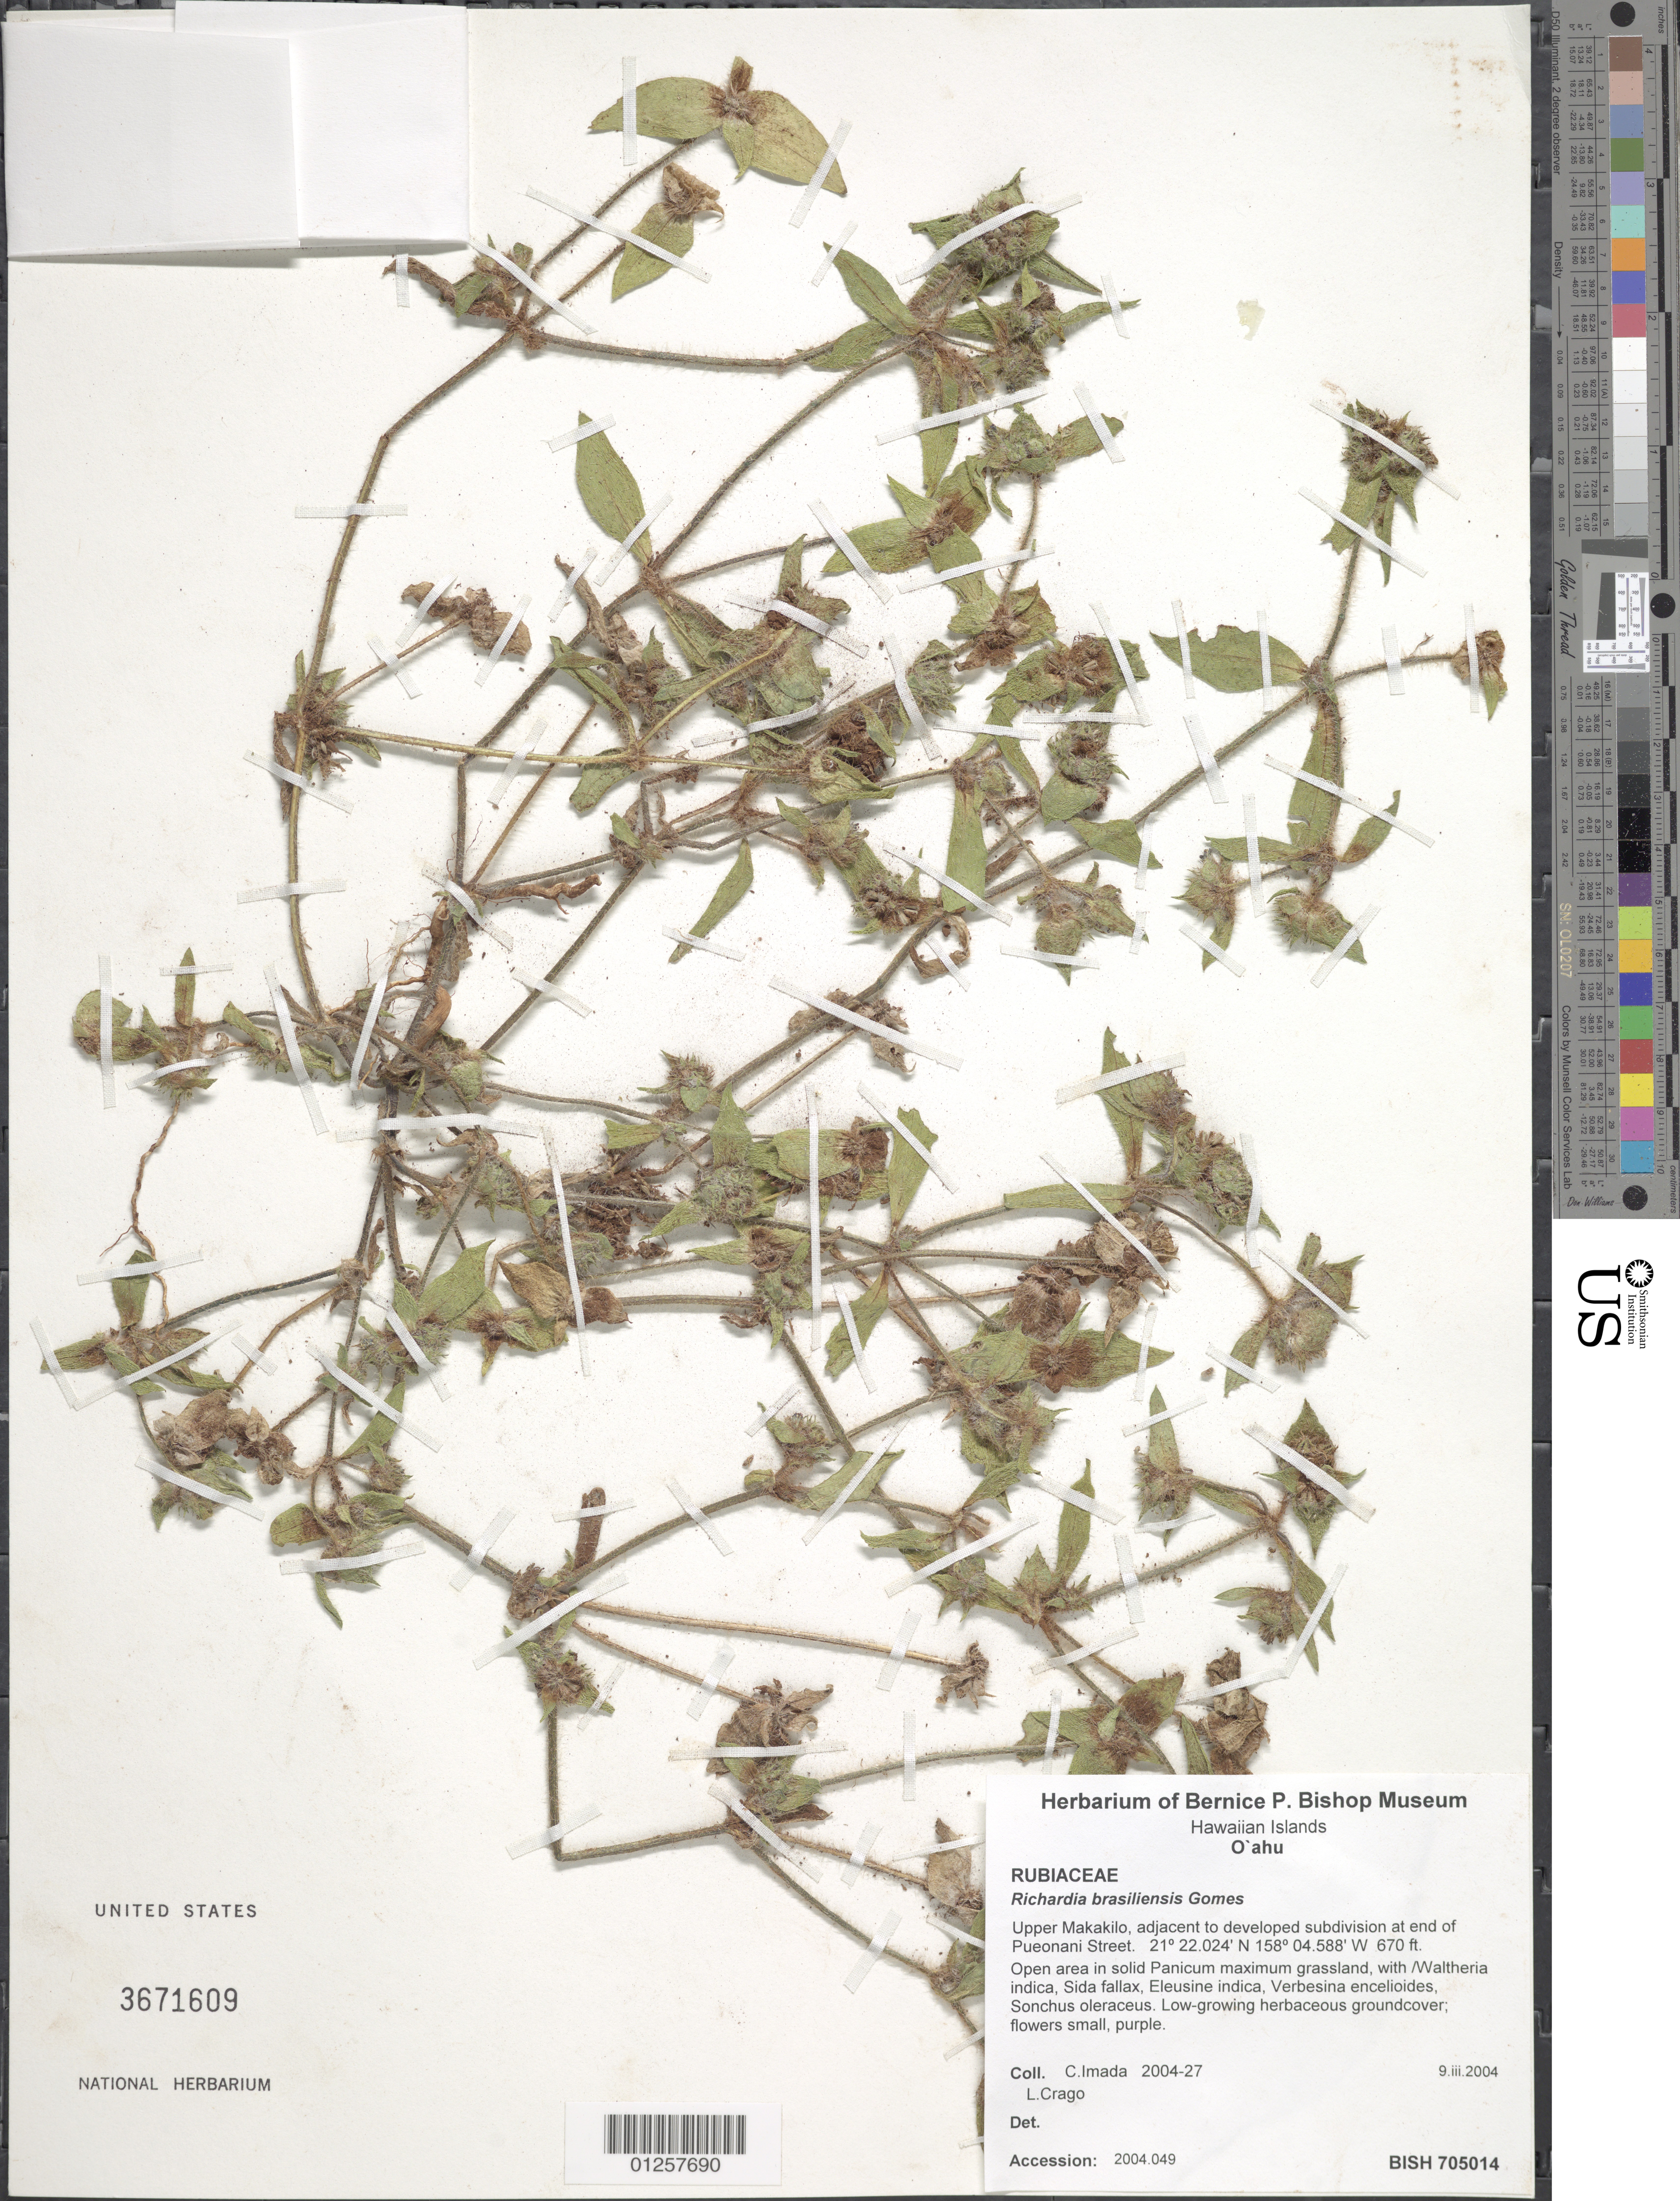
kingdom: Plantae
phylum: Tracheophyta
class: Magnoliopsida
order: Gentianales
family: Rubiaceae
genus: Richardia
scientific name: Richardia brasiliensis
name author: Gomes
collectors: C. Imada & L. Crago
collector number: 2004-27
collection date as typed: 9.iii.2004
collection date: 2004-03-09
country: United States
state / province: Hawaii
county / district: Honolulu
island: Oahu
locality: Upper Makakilo, adjacent to developed subdivision at end of Pueonani Street.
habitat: Open area in a grassland.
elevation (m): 204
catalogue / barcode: US 3671609